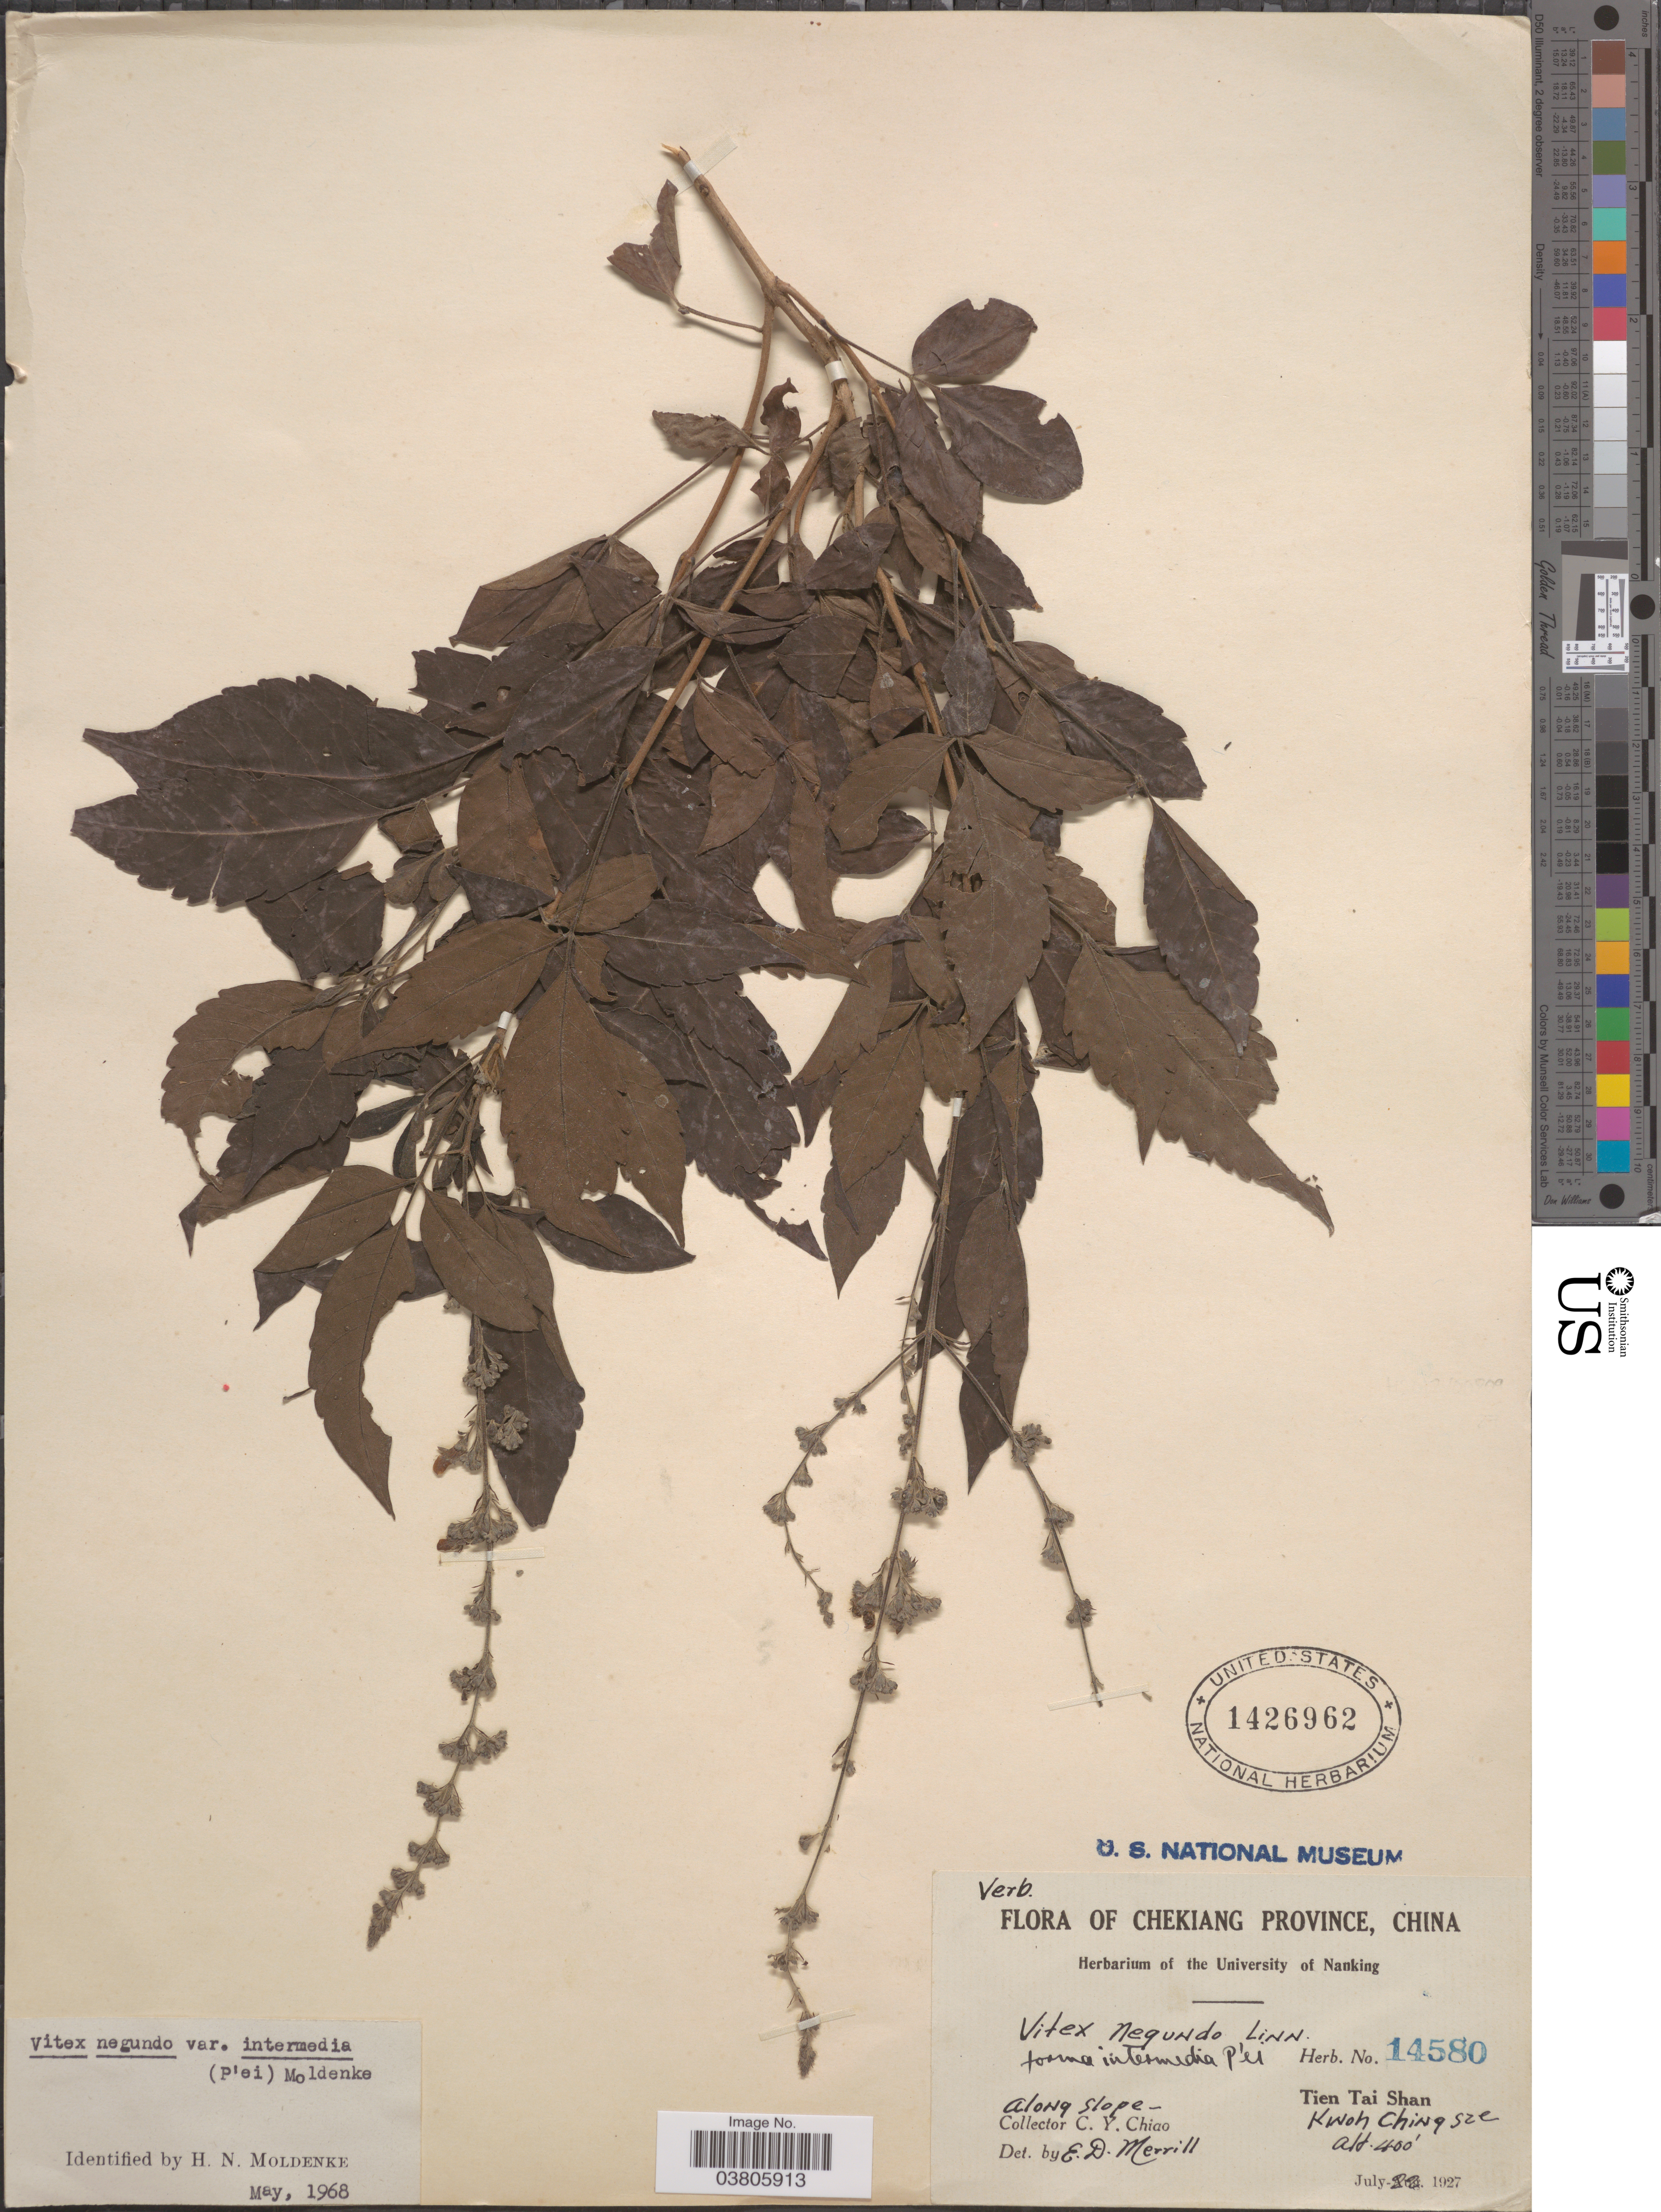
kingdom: Plantae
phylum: Tracheophyta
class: Magnoliopsida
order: Lamiales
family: Lamiaceae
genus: Vitex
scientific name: Vitex negundo var. intermedia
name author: (C. Pei) Moldenke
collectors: C. Y. Chiao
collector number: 14580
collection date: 1927-07-22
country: China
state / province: Zhejiang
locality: Chekiang Province. Along slope. Tien Tai Shan. Kwoh Ching Sze.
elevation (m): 122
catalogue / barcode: US 1426962